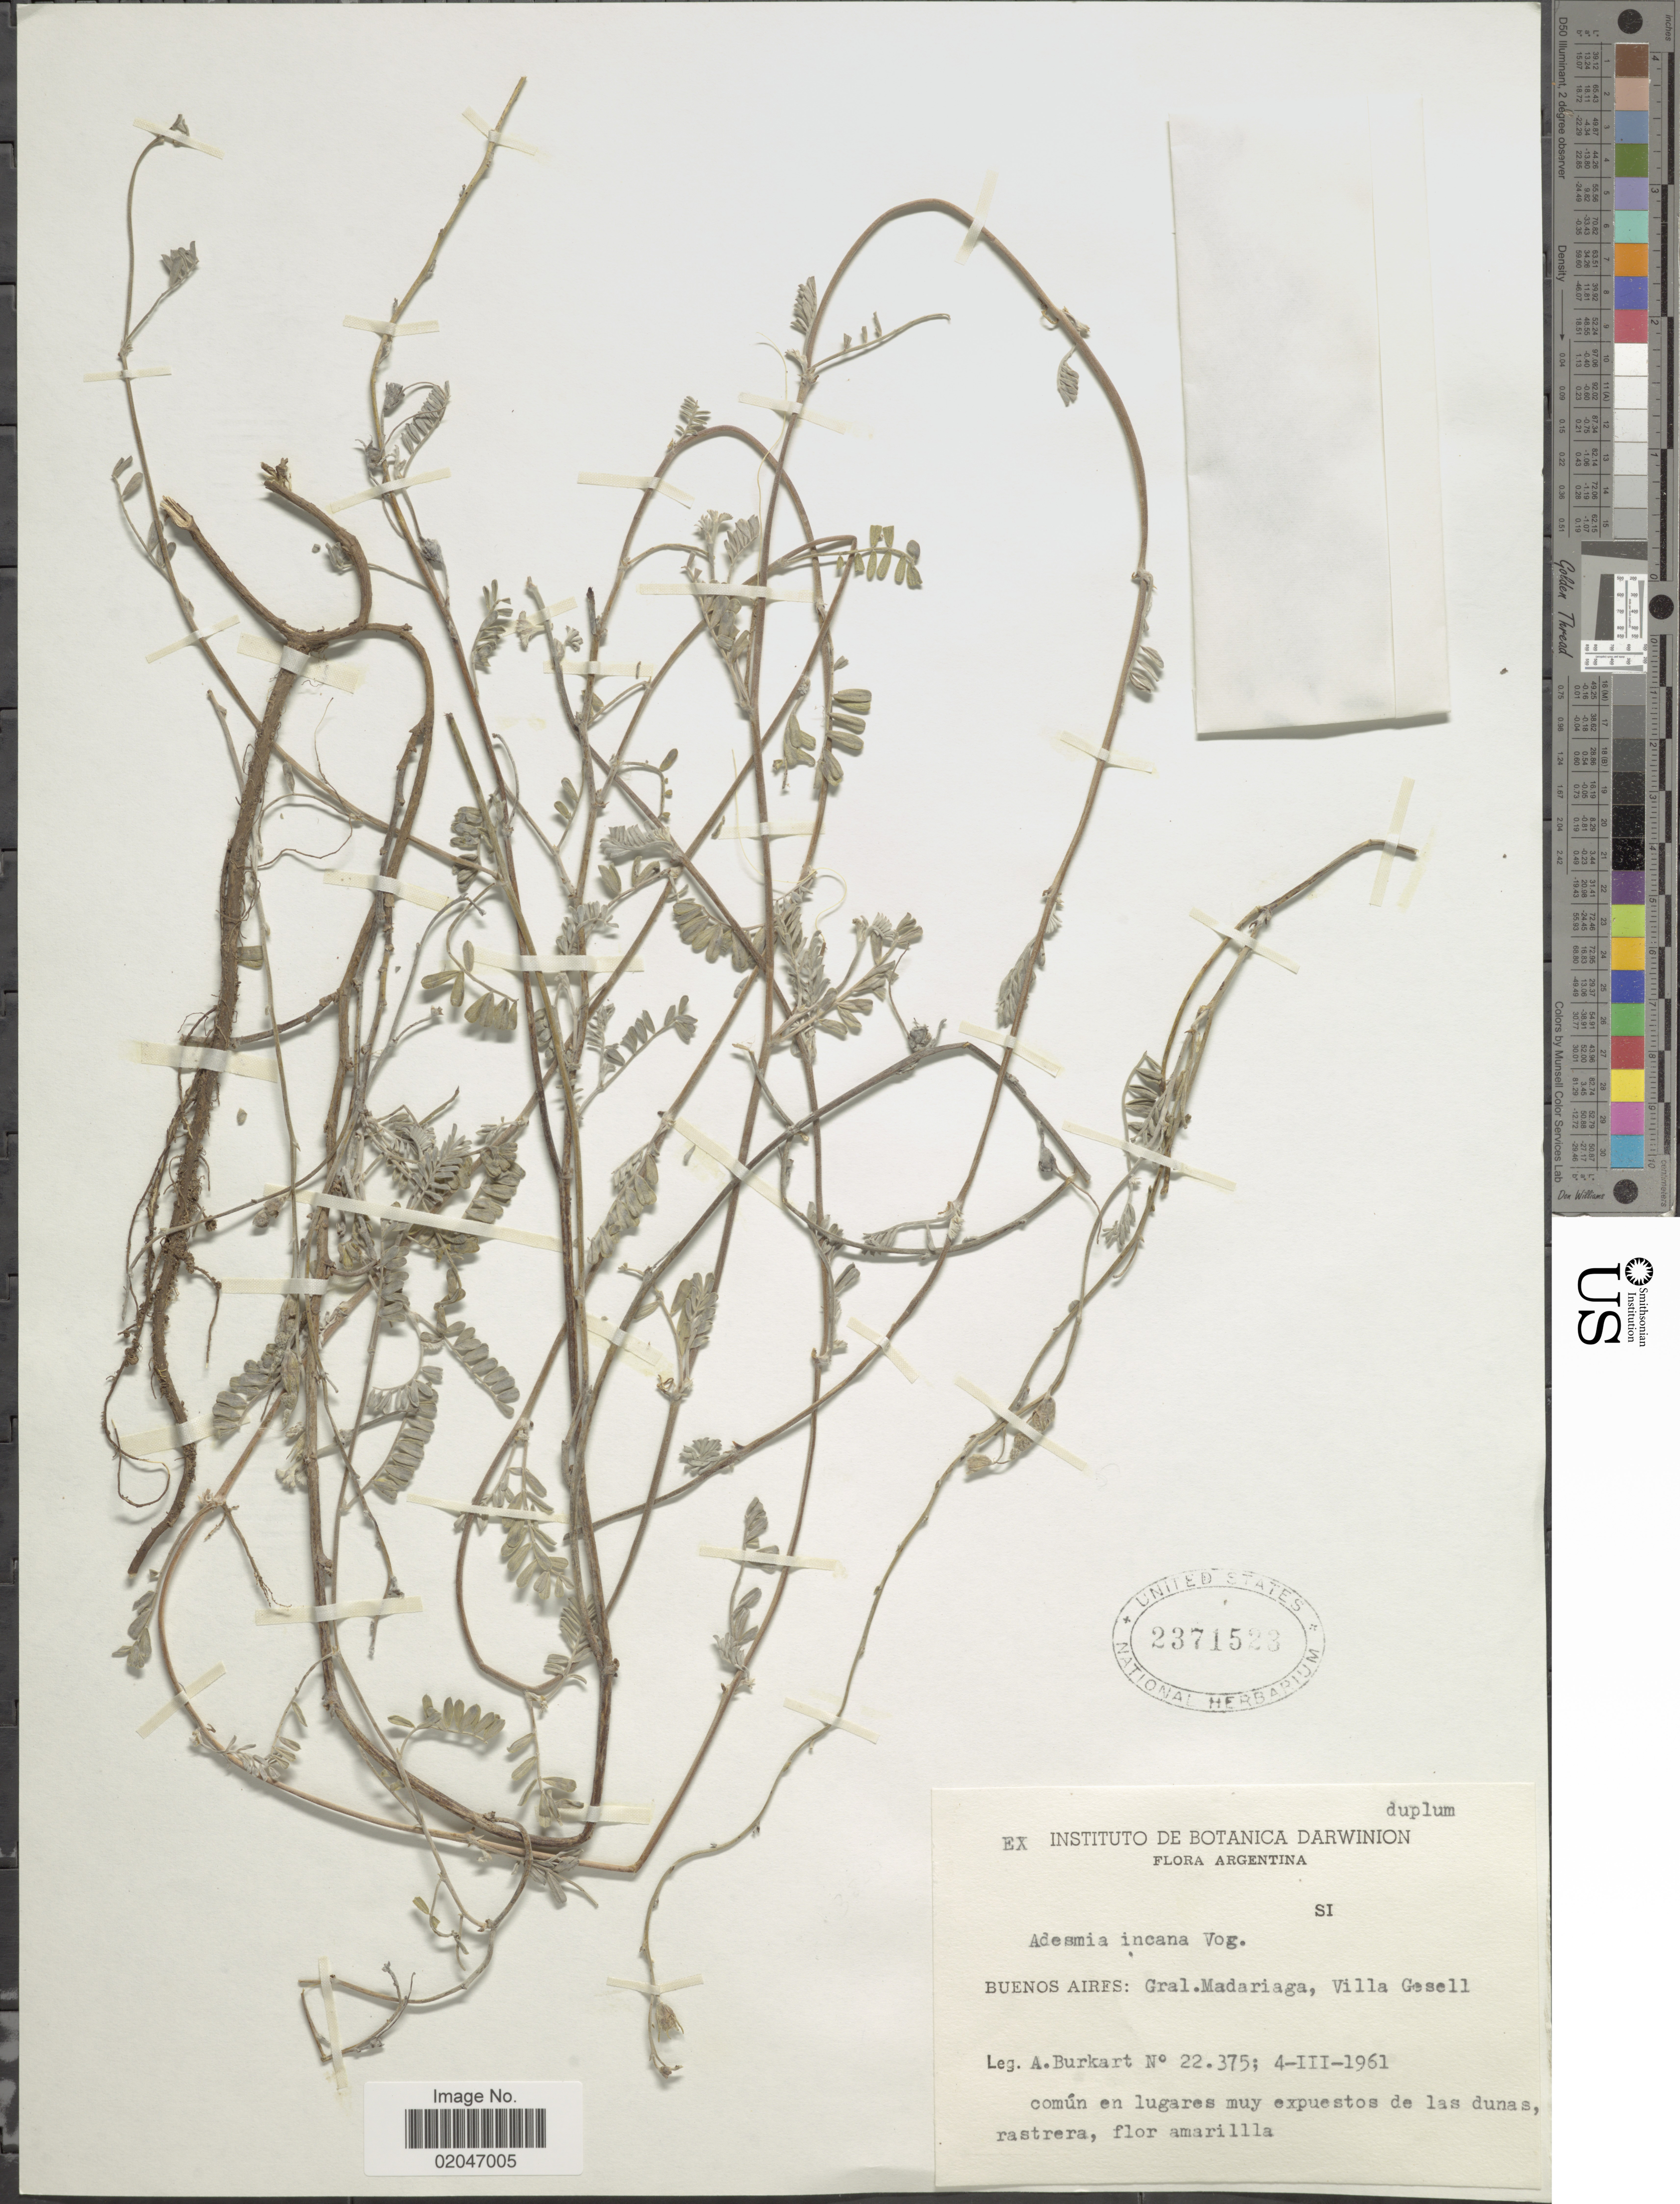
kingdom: Plantae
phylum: Tracheophyta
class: Magnoliopsida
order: Fabales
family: Fabaceae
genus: Adesmia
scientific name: Adesmia incana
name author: Vogel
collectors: A. E. Burkart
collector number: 22375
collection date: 1961-03-04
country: Argentina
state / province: Buenos Aires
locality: Gral. Madariaga, Villa Gesell.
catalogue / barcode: US 2371523